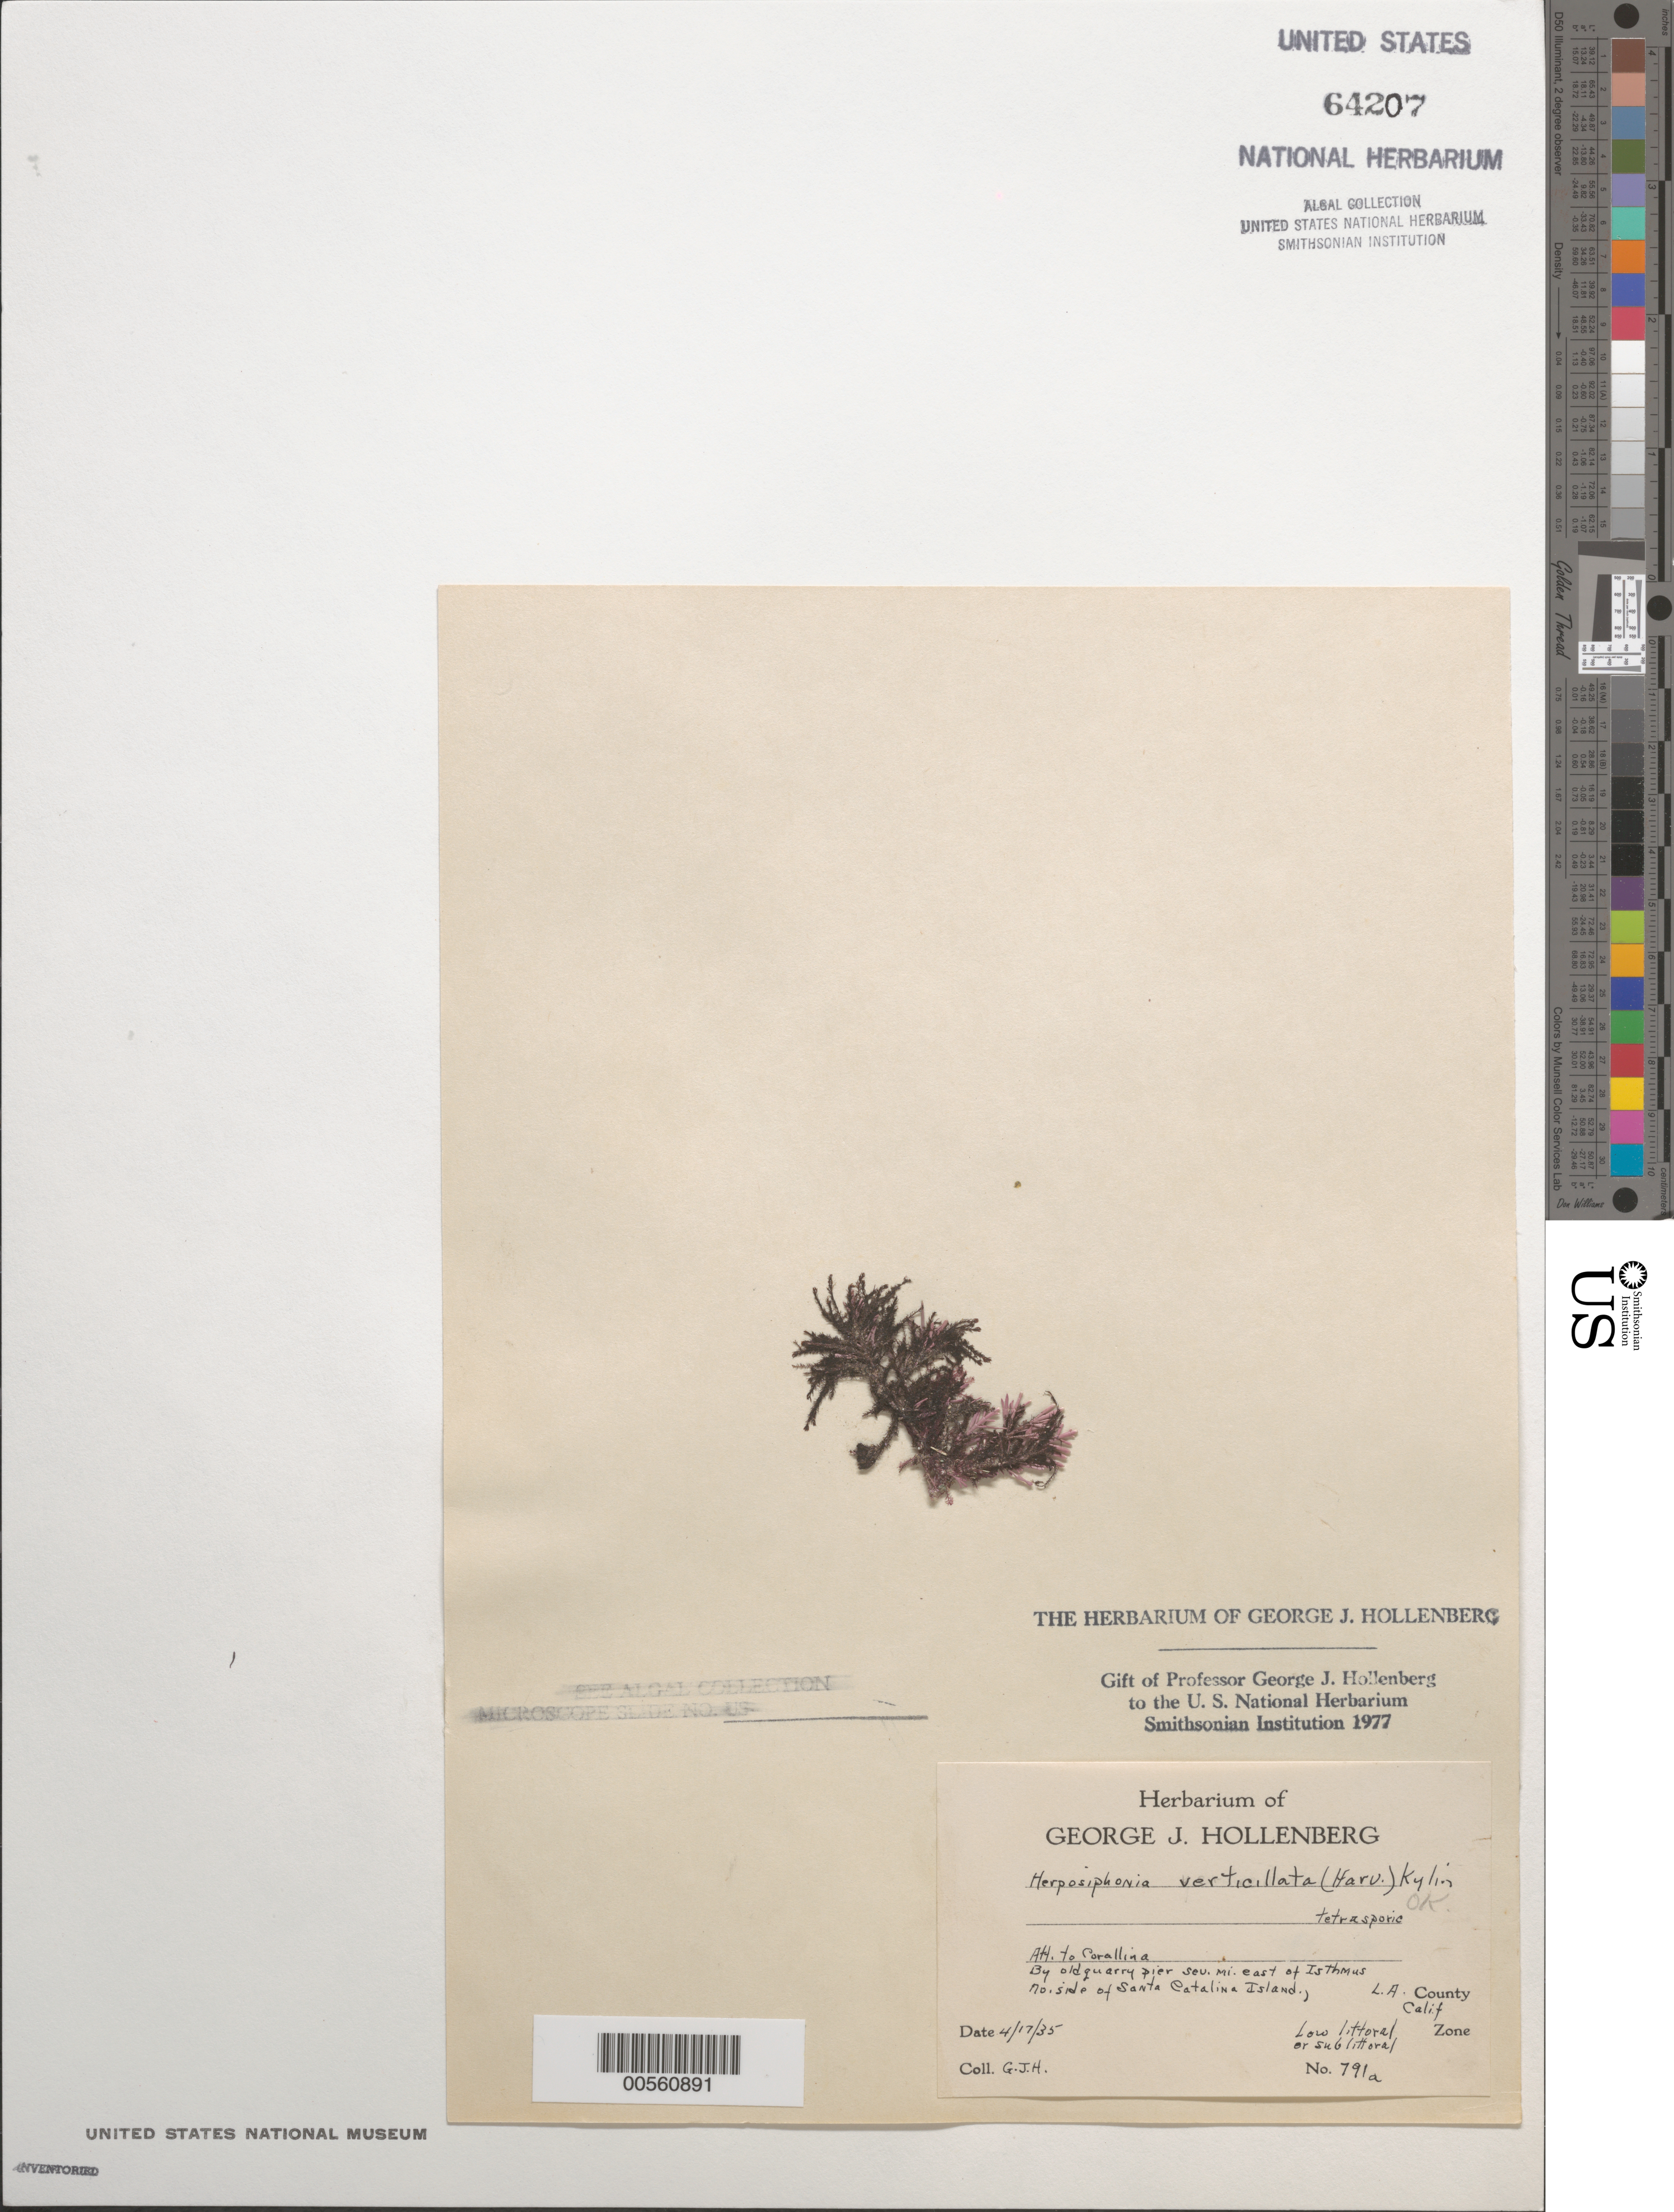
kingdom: Plantae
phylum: Rhodophyta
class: Florideophyceae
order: Ceramiales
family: Rhodomelaceae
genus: Herposiphonia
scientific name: Herposiphonia verticillata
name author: (Harv.) Kylin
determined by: Hollenberg, George J.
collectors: G. Hollenberg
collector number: GJH 791a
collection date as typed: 17 Apr 1935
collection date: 1935-04-17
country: United States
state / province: California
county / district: Los Angeles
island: Santa Catalina Island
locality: East of Isthmus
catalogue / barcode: US 64207